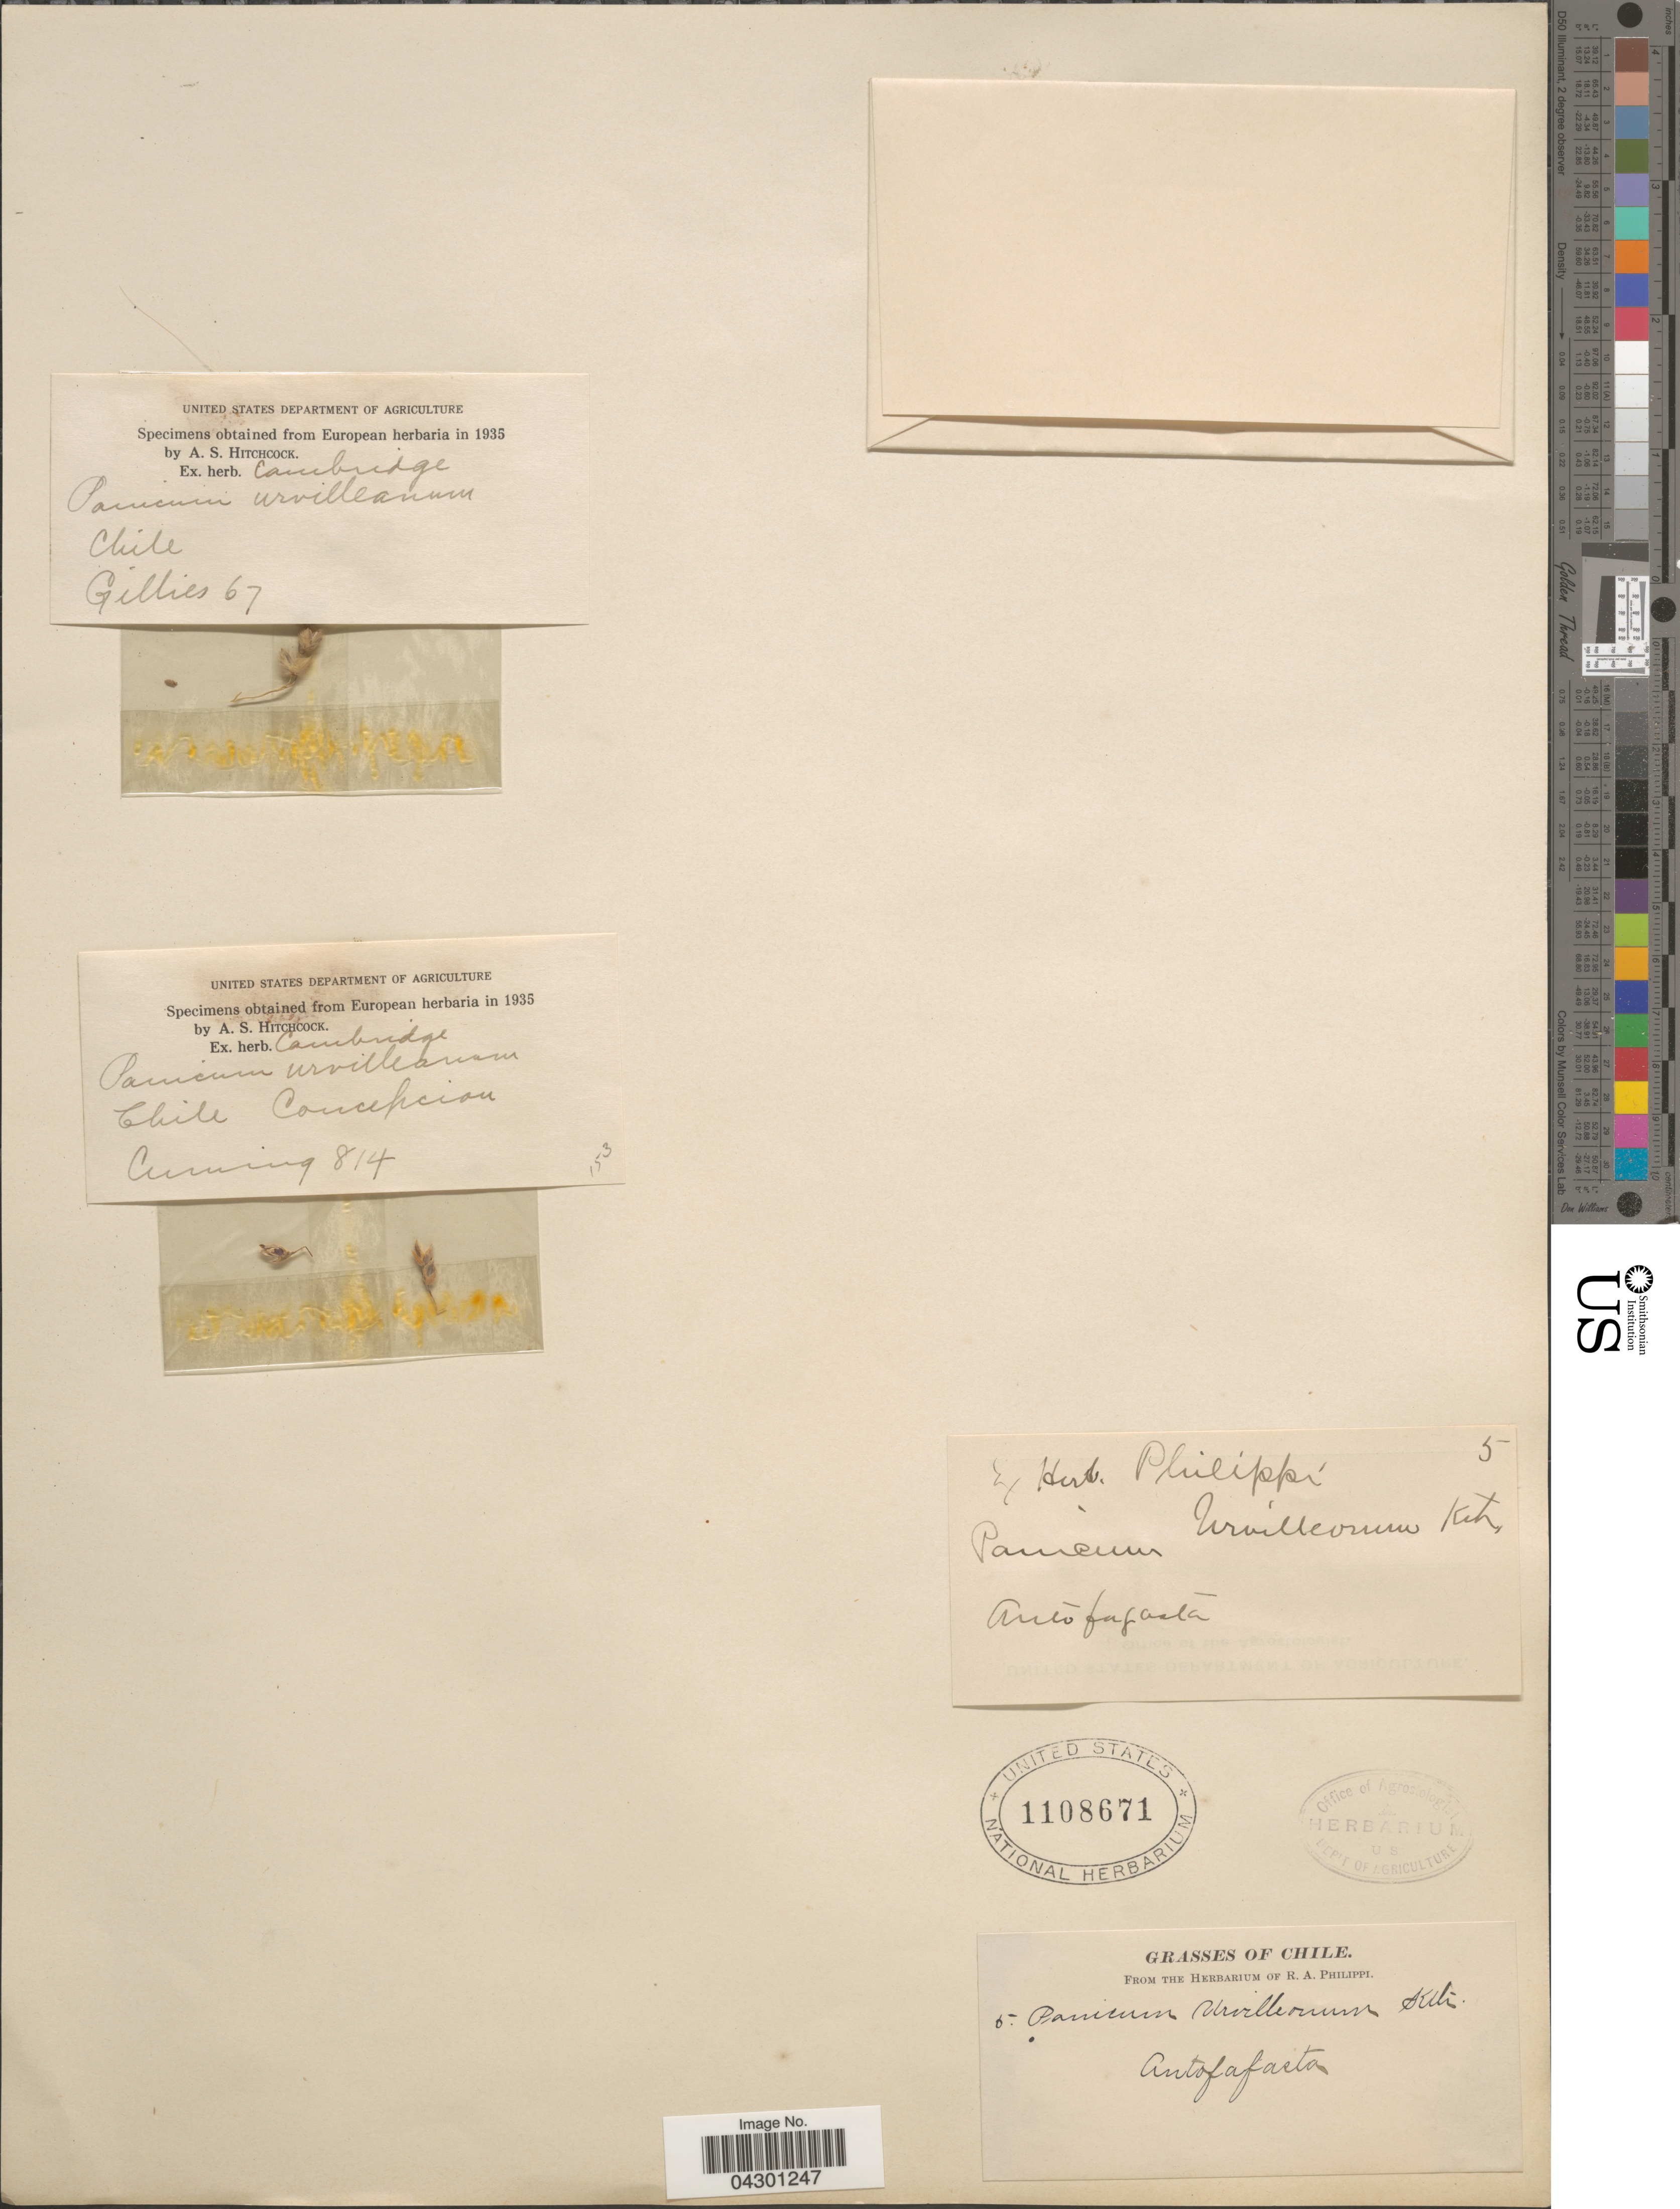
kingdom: Plantae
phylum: Tracheophyta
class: Liliopsida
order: Poales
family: Poaceae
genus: Panicum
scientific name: Panicum urvilleanum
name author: Kunth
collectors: J. Gillies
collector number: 67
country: Chile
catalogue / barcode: US 1108671-2